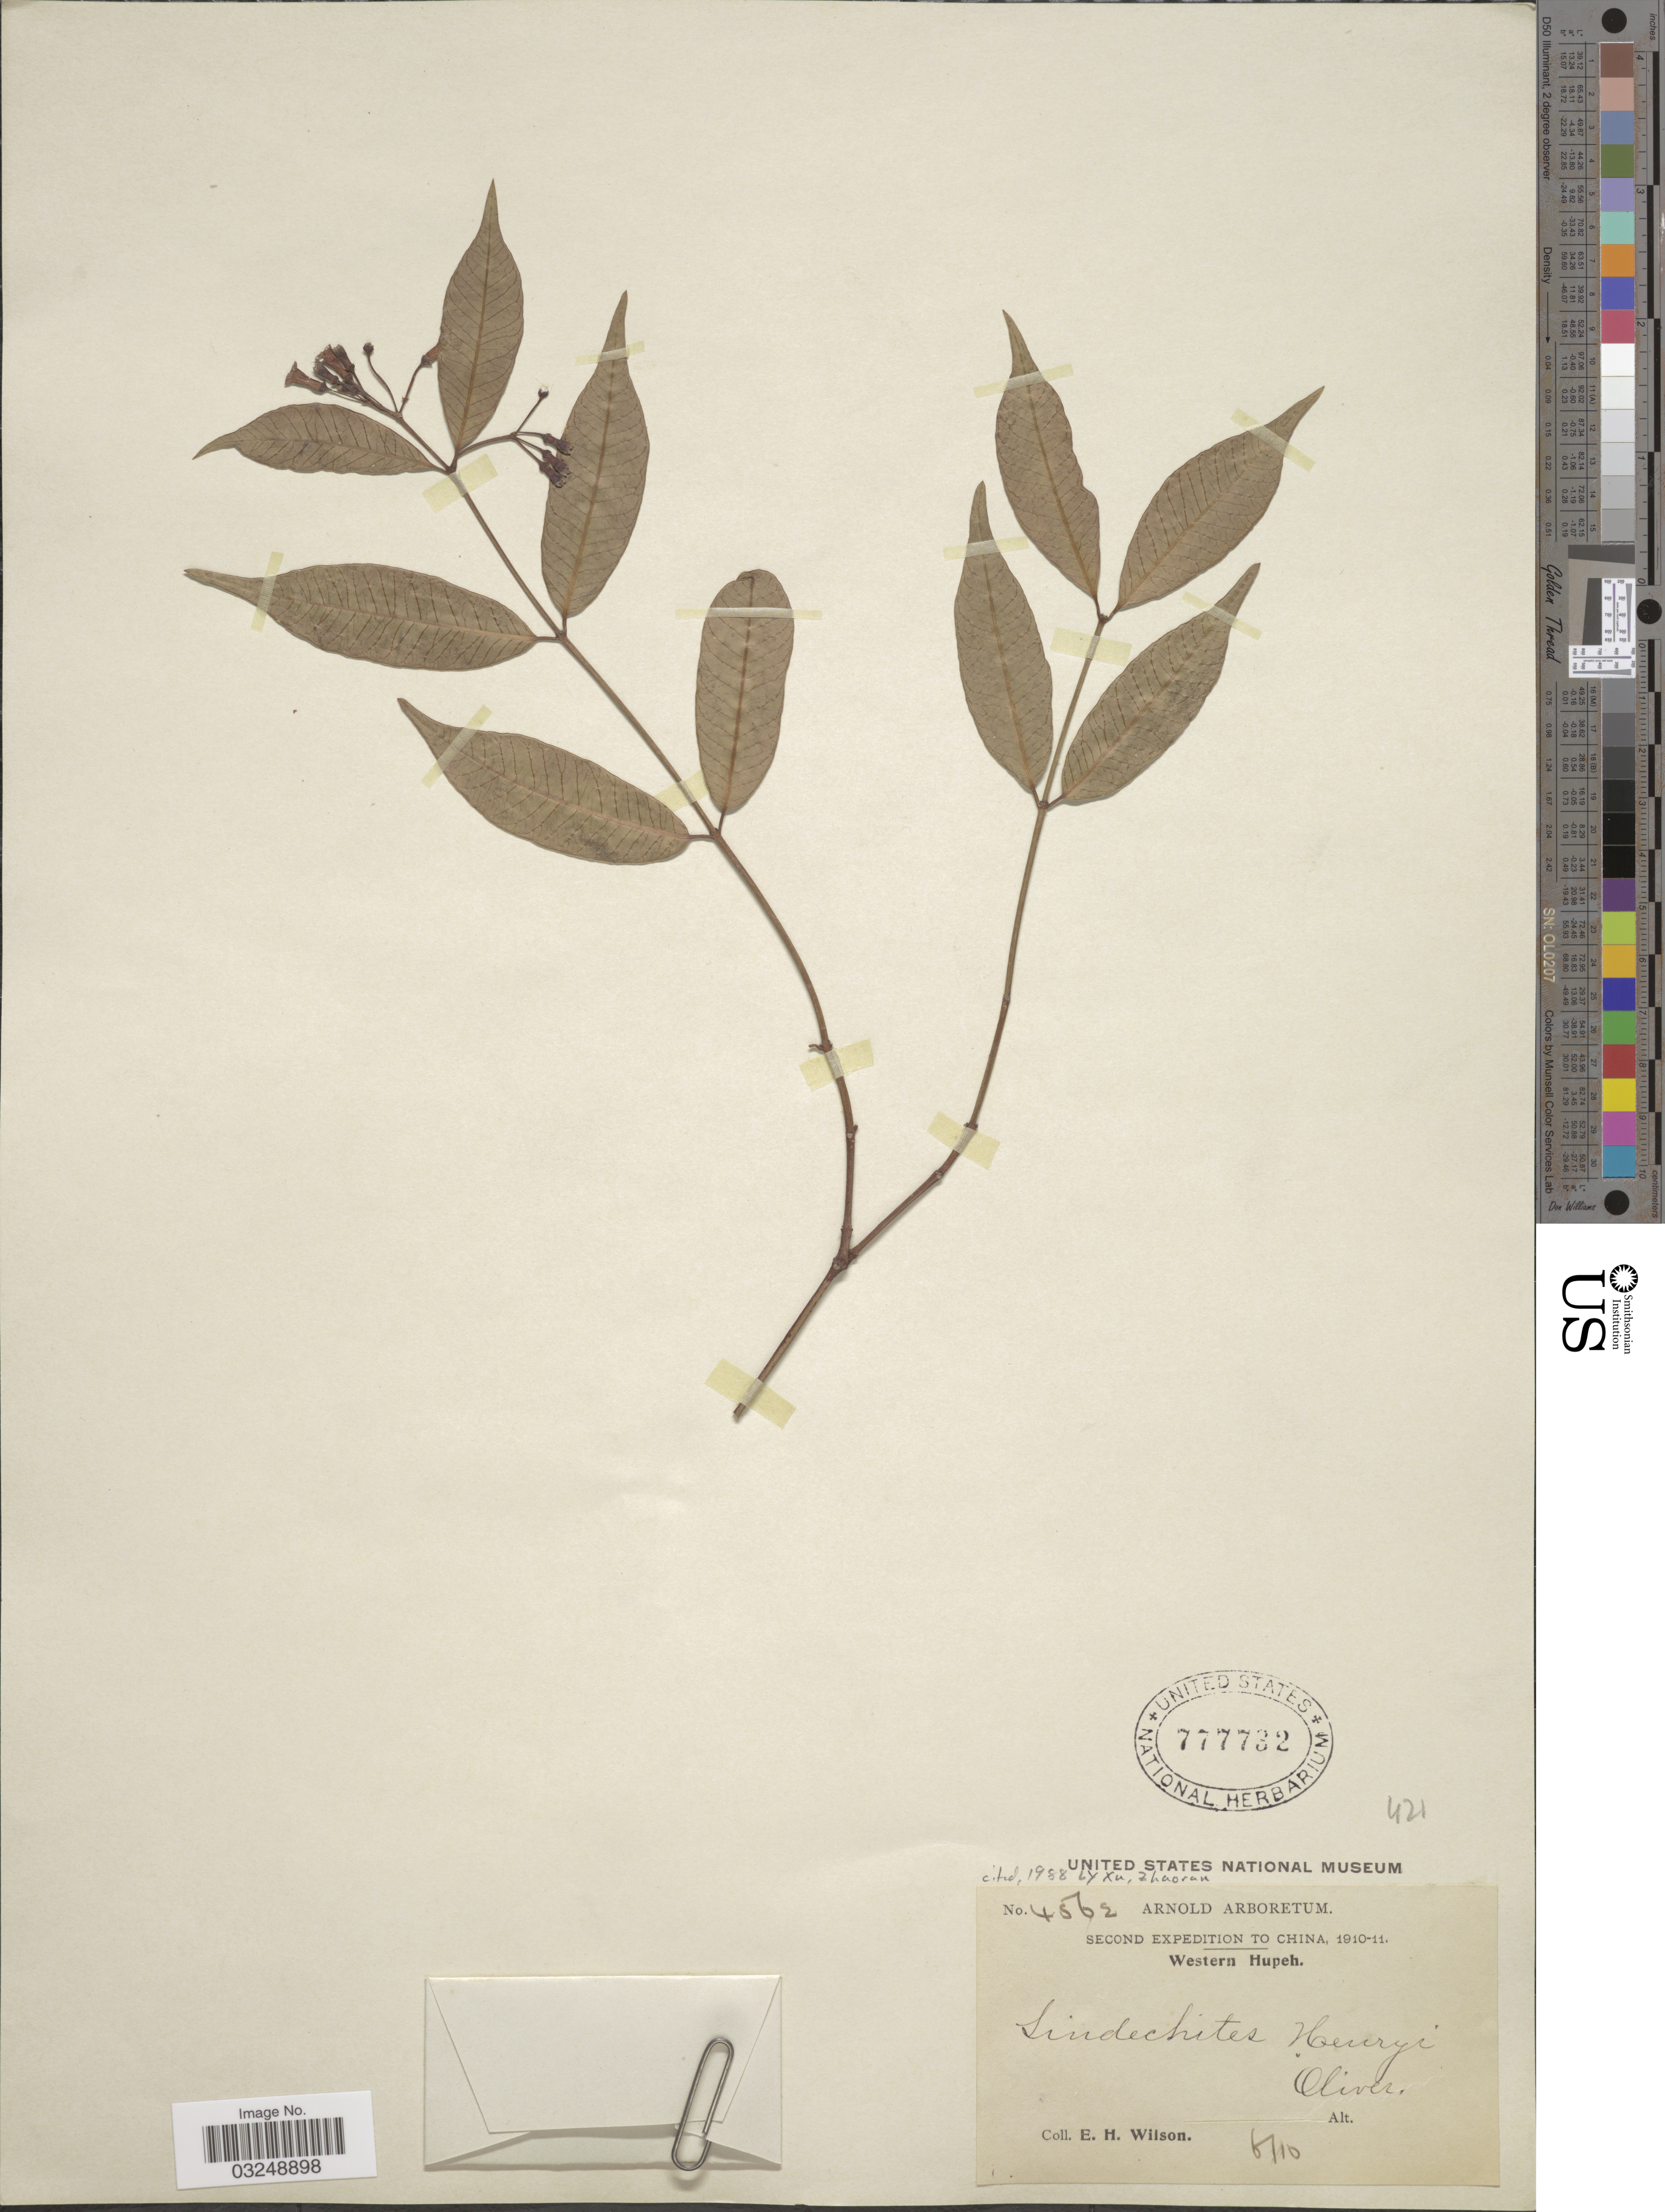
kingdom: Plantae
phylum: Tracheophyta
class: Magnoliopsida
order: Gentianales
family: Apocynaceae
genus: Sindechites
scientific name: Sindechites henryi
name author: Oliv. in Hook. f.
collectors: E. Wilson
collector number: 4562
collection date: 1910-06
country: China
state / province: Hubei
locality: Western Hupeh.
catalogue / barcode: US 777732